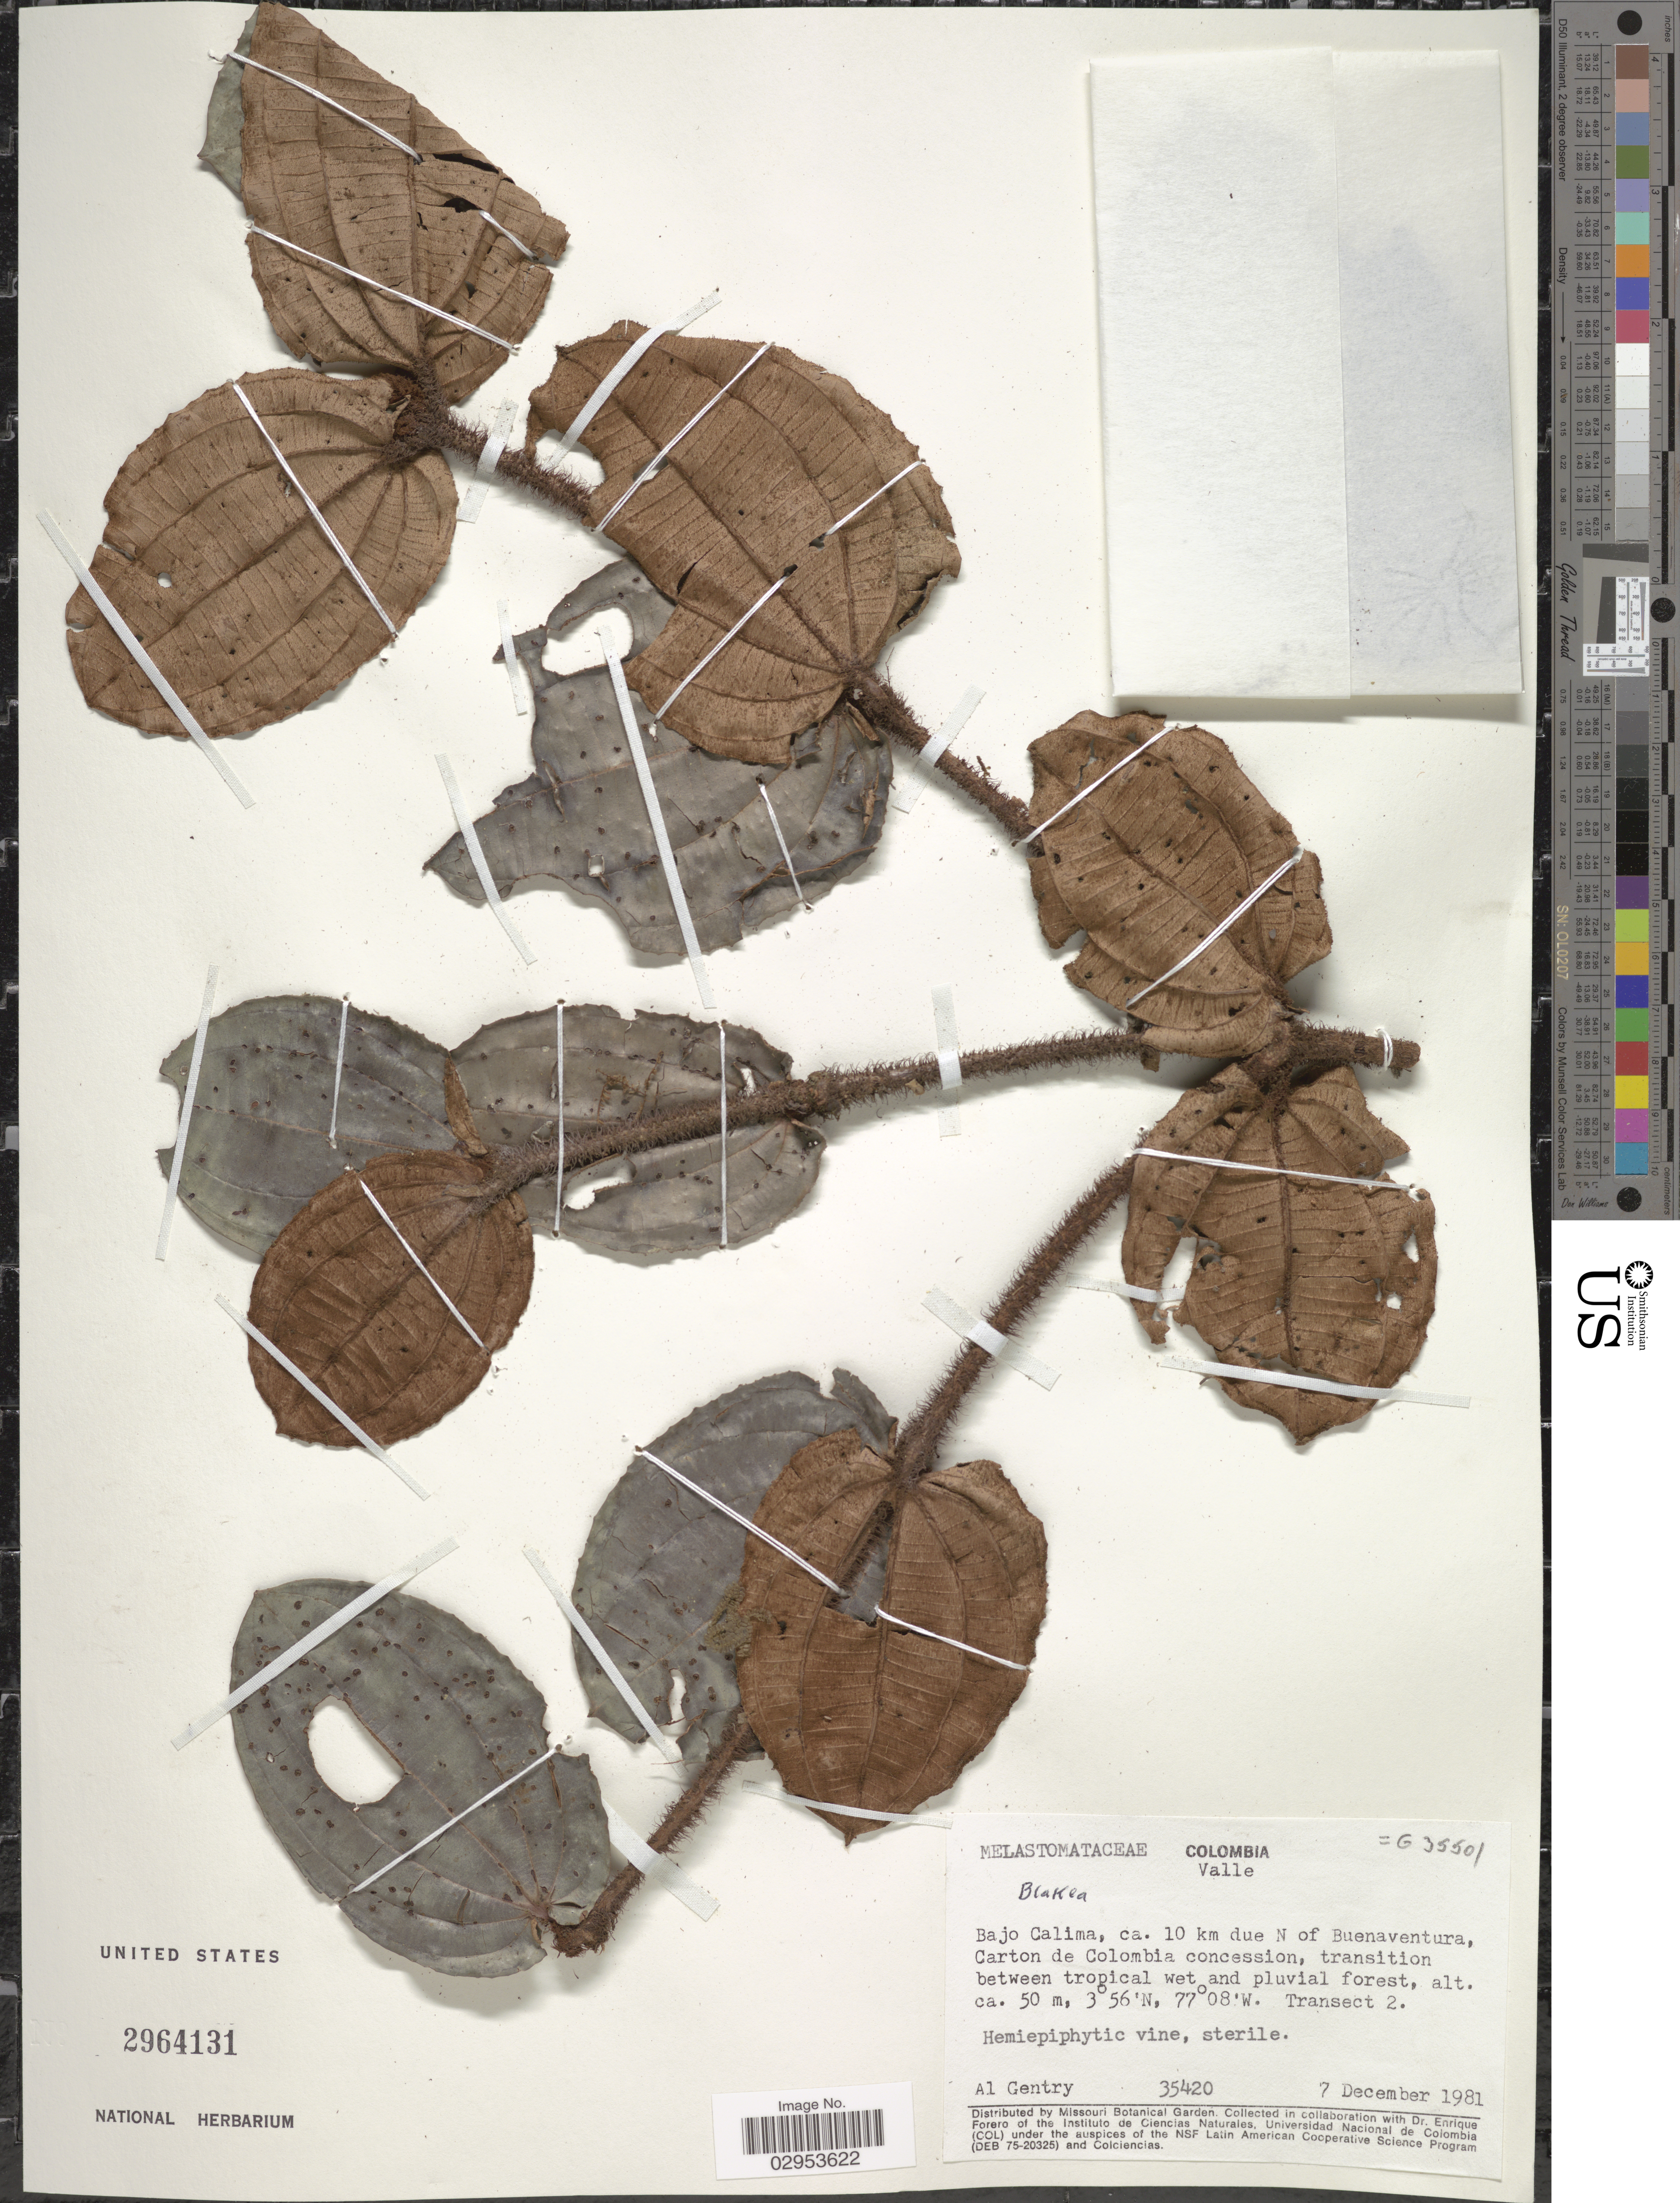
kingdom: Plantae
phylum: Tracheophyta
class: Magnoliopsida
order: Myrtales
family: Melastomataceae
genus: Blakea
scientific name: Blakea sp.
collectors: A. H. Gentry & E. Forero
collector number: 35420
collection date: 1981-12-07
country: Colombia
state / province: Valle del Cauca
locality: Valle. Bajo Calima, ca. 10 km due N of Buenaventura, Carton de Colombia concession. Transect 2.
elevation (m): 50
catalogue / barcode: US 2964131